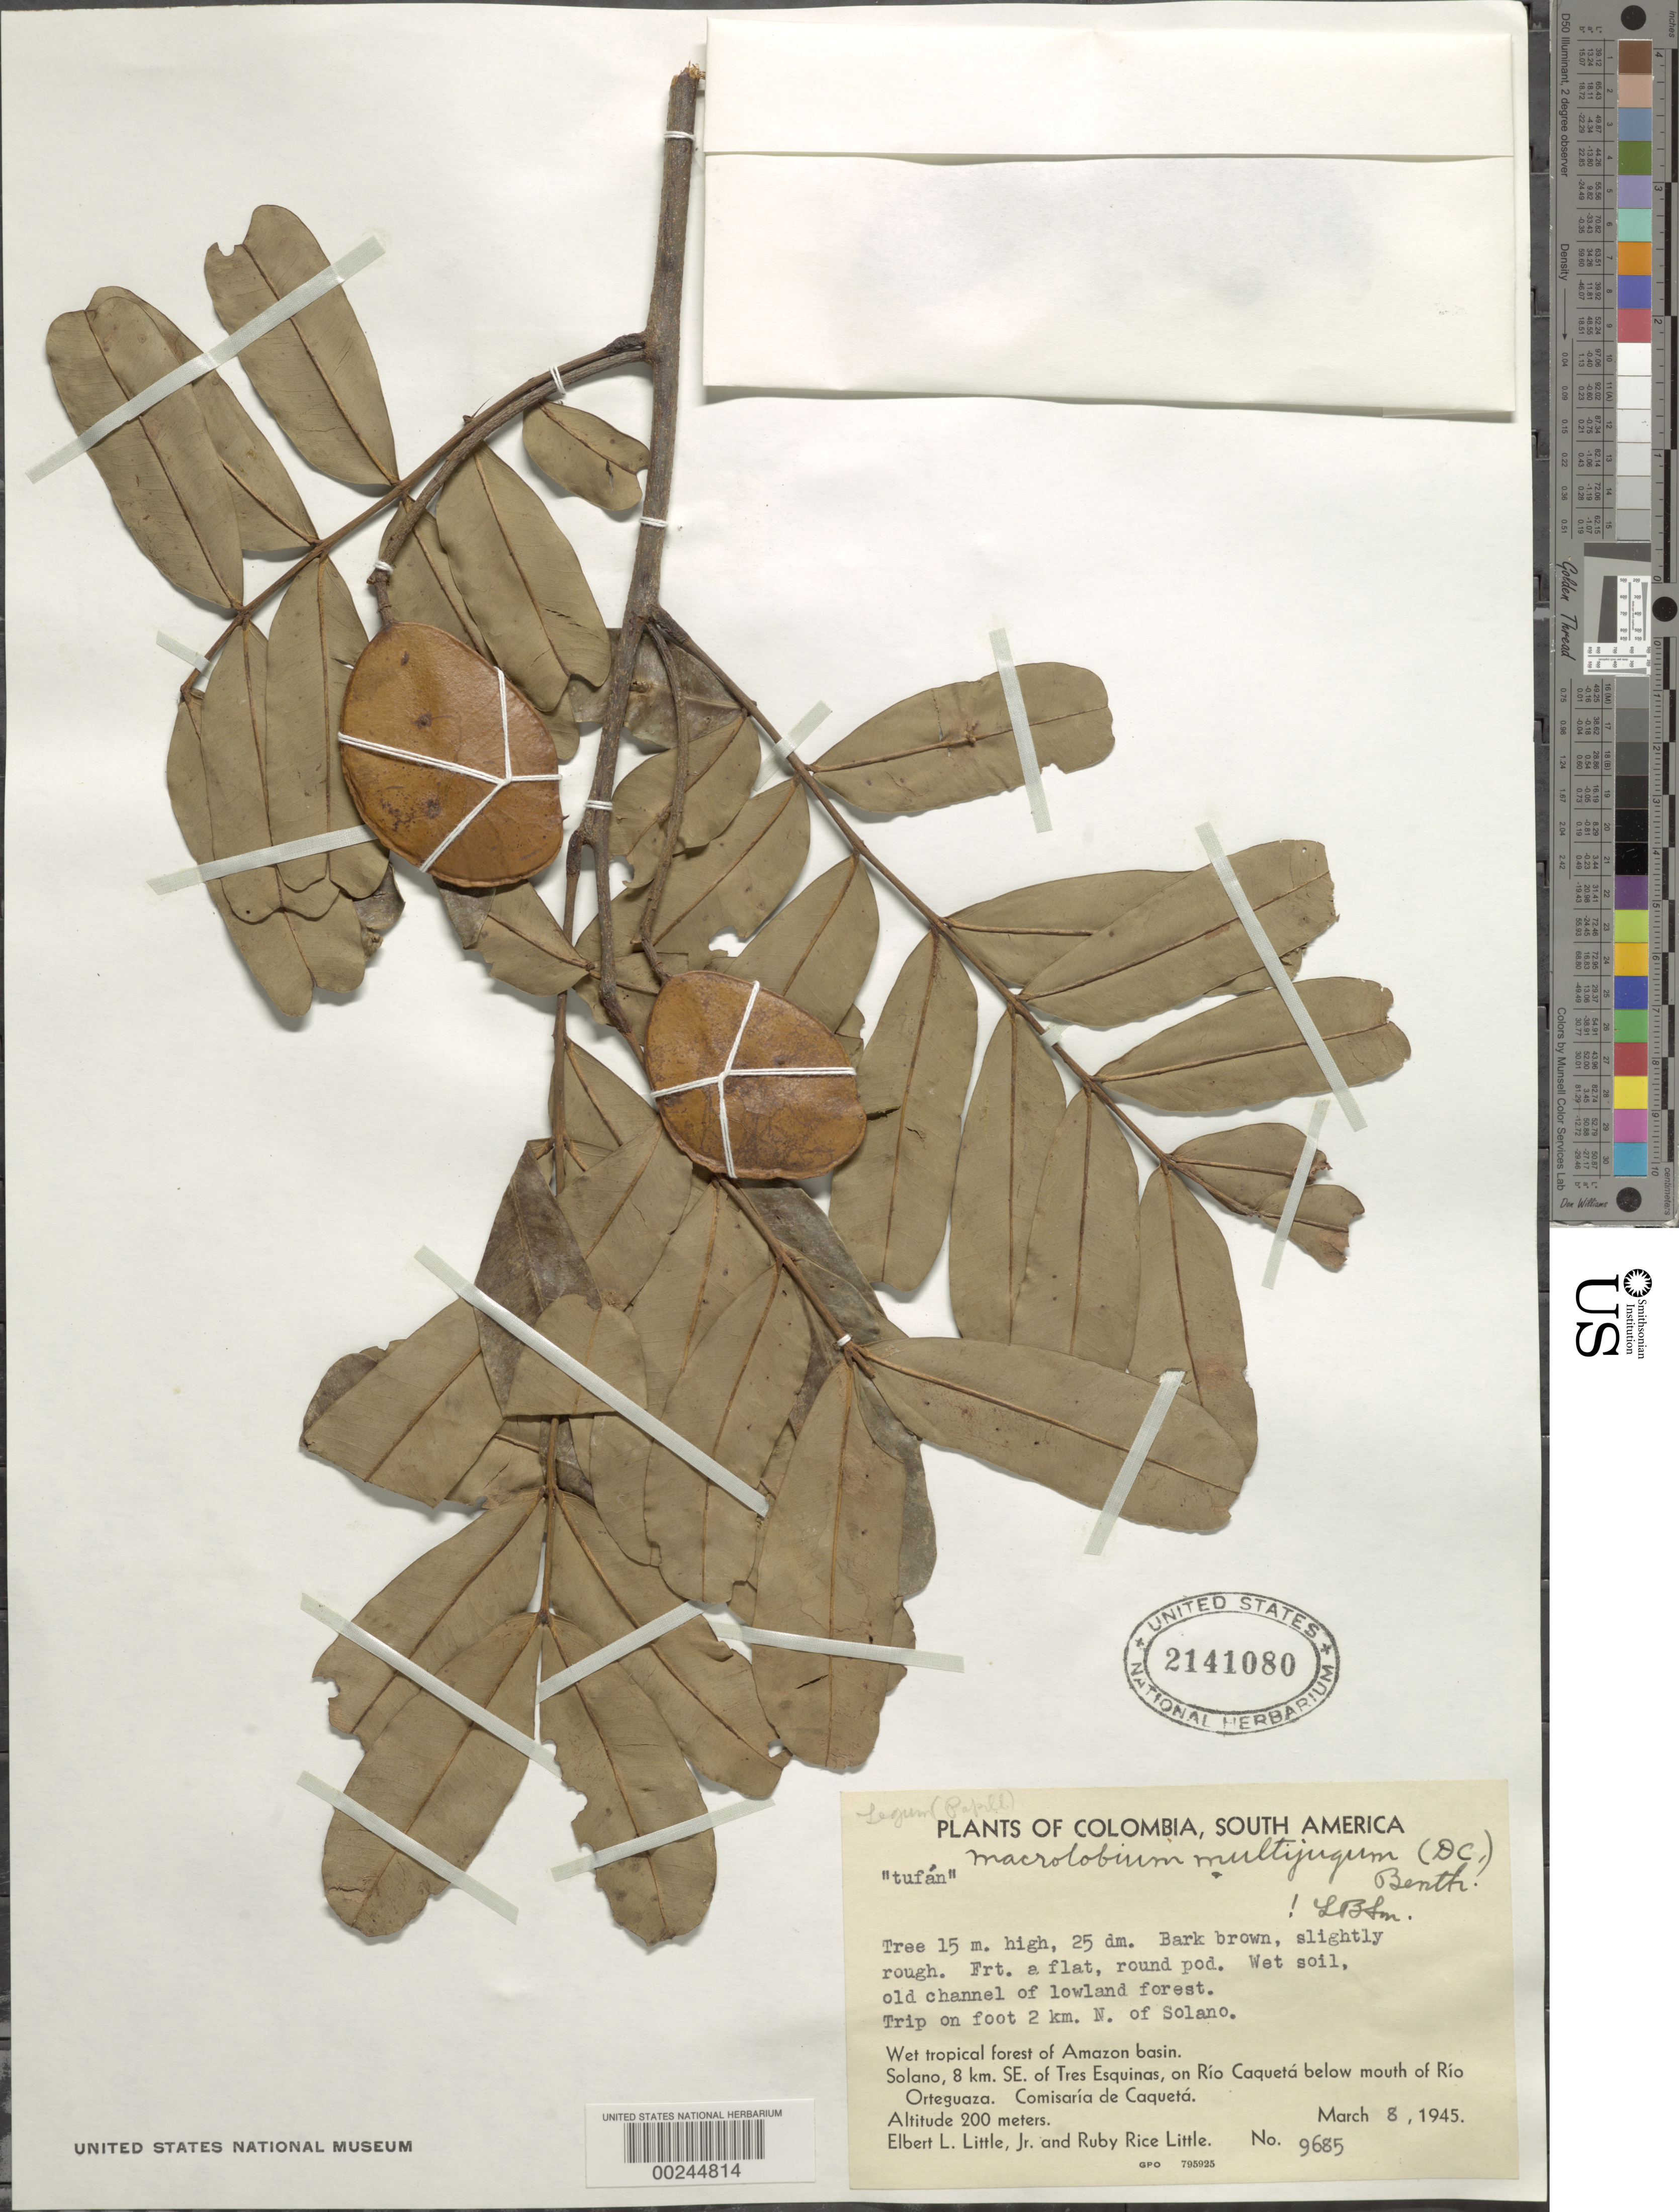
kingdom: Plantae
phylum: Tracheophyta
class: Magnoliopsida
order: Fabales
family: Fabaceae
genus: Macrolobium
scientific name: Macrolobium multijugum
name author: (DC.) Benth.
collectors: E. L. Little & R. R. Little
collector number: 9685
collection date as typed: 08 Mar 1945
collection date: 1945-03-08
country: Colombia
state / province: Caquetá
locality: Trip on foot 2 km N of Solano, 8 km SE of Tres Esquinas, on Rio Caqueta below mouth of Rio Ortequaza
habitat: Wet tropical forest; wet soil, old channel of lowland forest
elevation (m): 200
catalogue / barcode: US 2141080